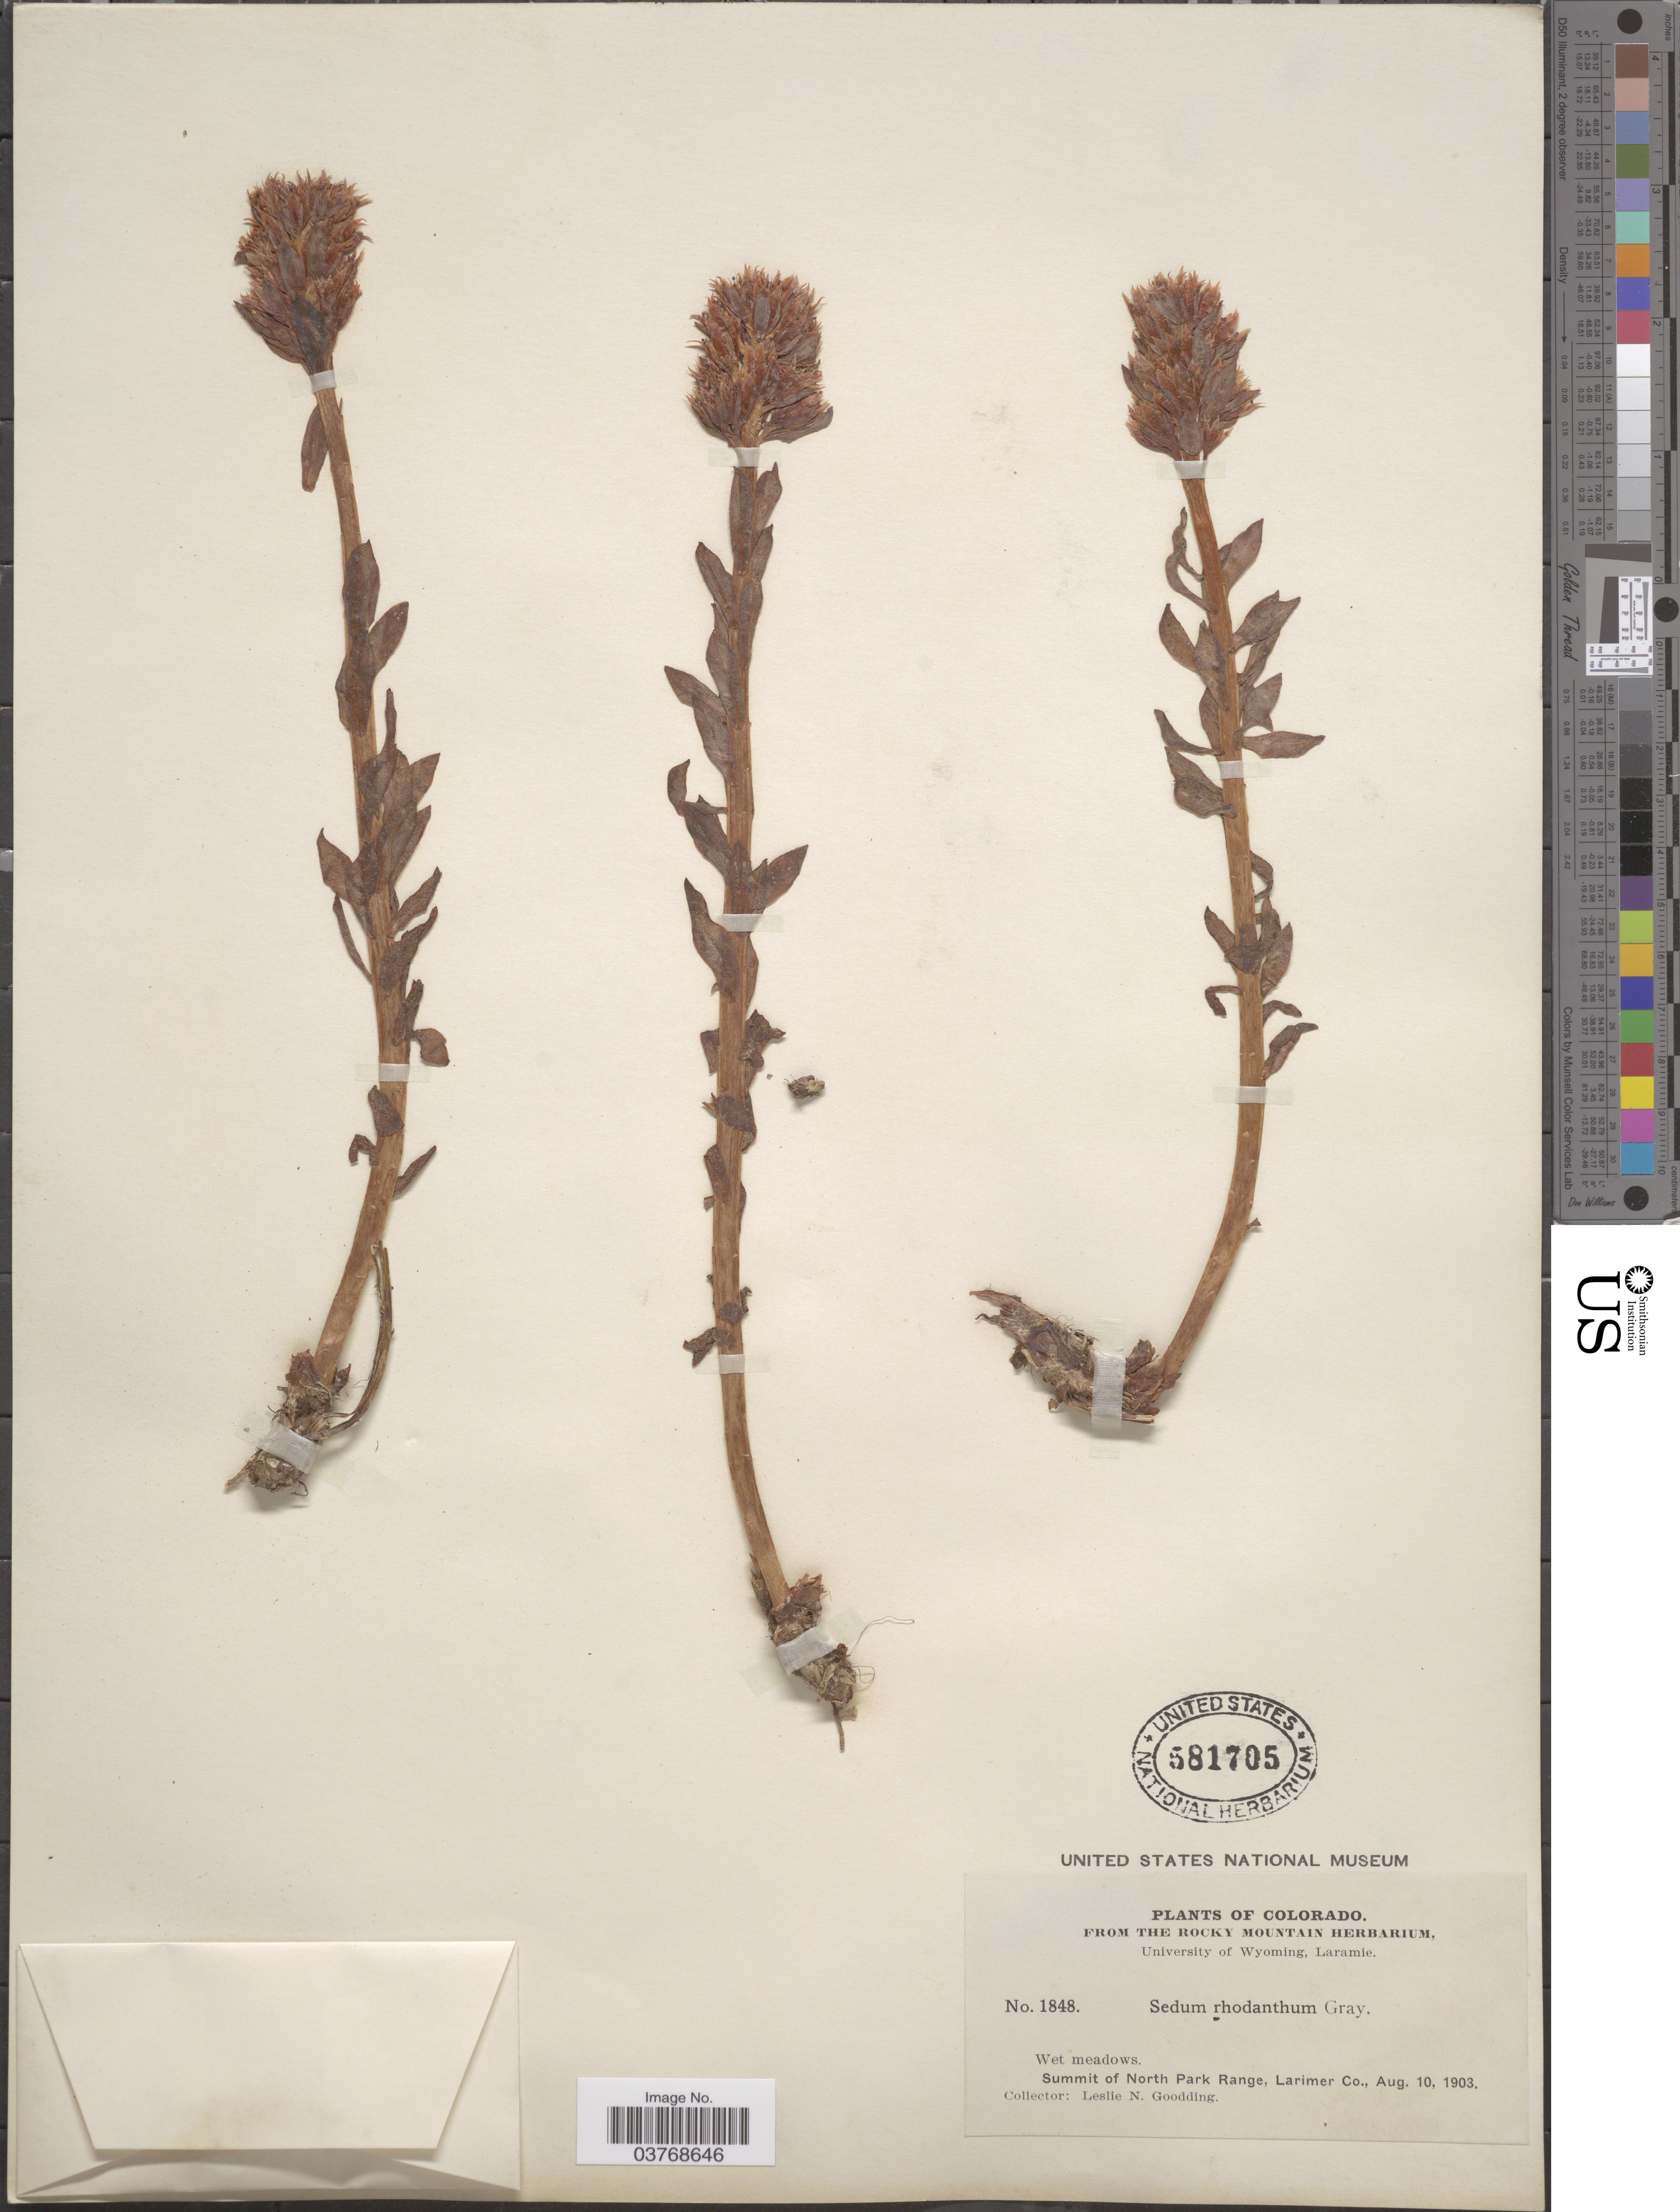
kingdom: Plantae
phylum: Tracheophyta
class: Magnoliopsida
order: Saxifragales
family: Crassulaceae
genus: Rhodiola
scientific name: Rhodiola rhodantha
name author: (A. Gray) H. Jacobsen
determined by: Strong, Mark T., (BOT), Smithsonian Institution - National Museum of Natural History (UNITED STATES)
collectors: L. N. Goodding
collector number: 1848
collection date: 1903-08-10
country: United States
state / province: Colorado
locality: Summit of North Park Range, Larimer Co.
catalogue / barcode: US 581705